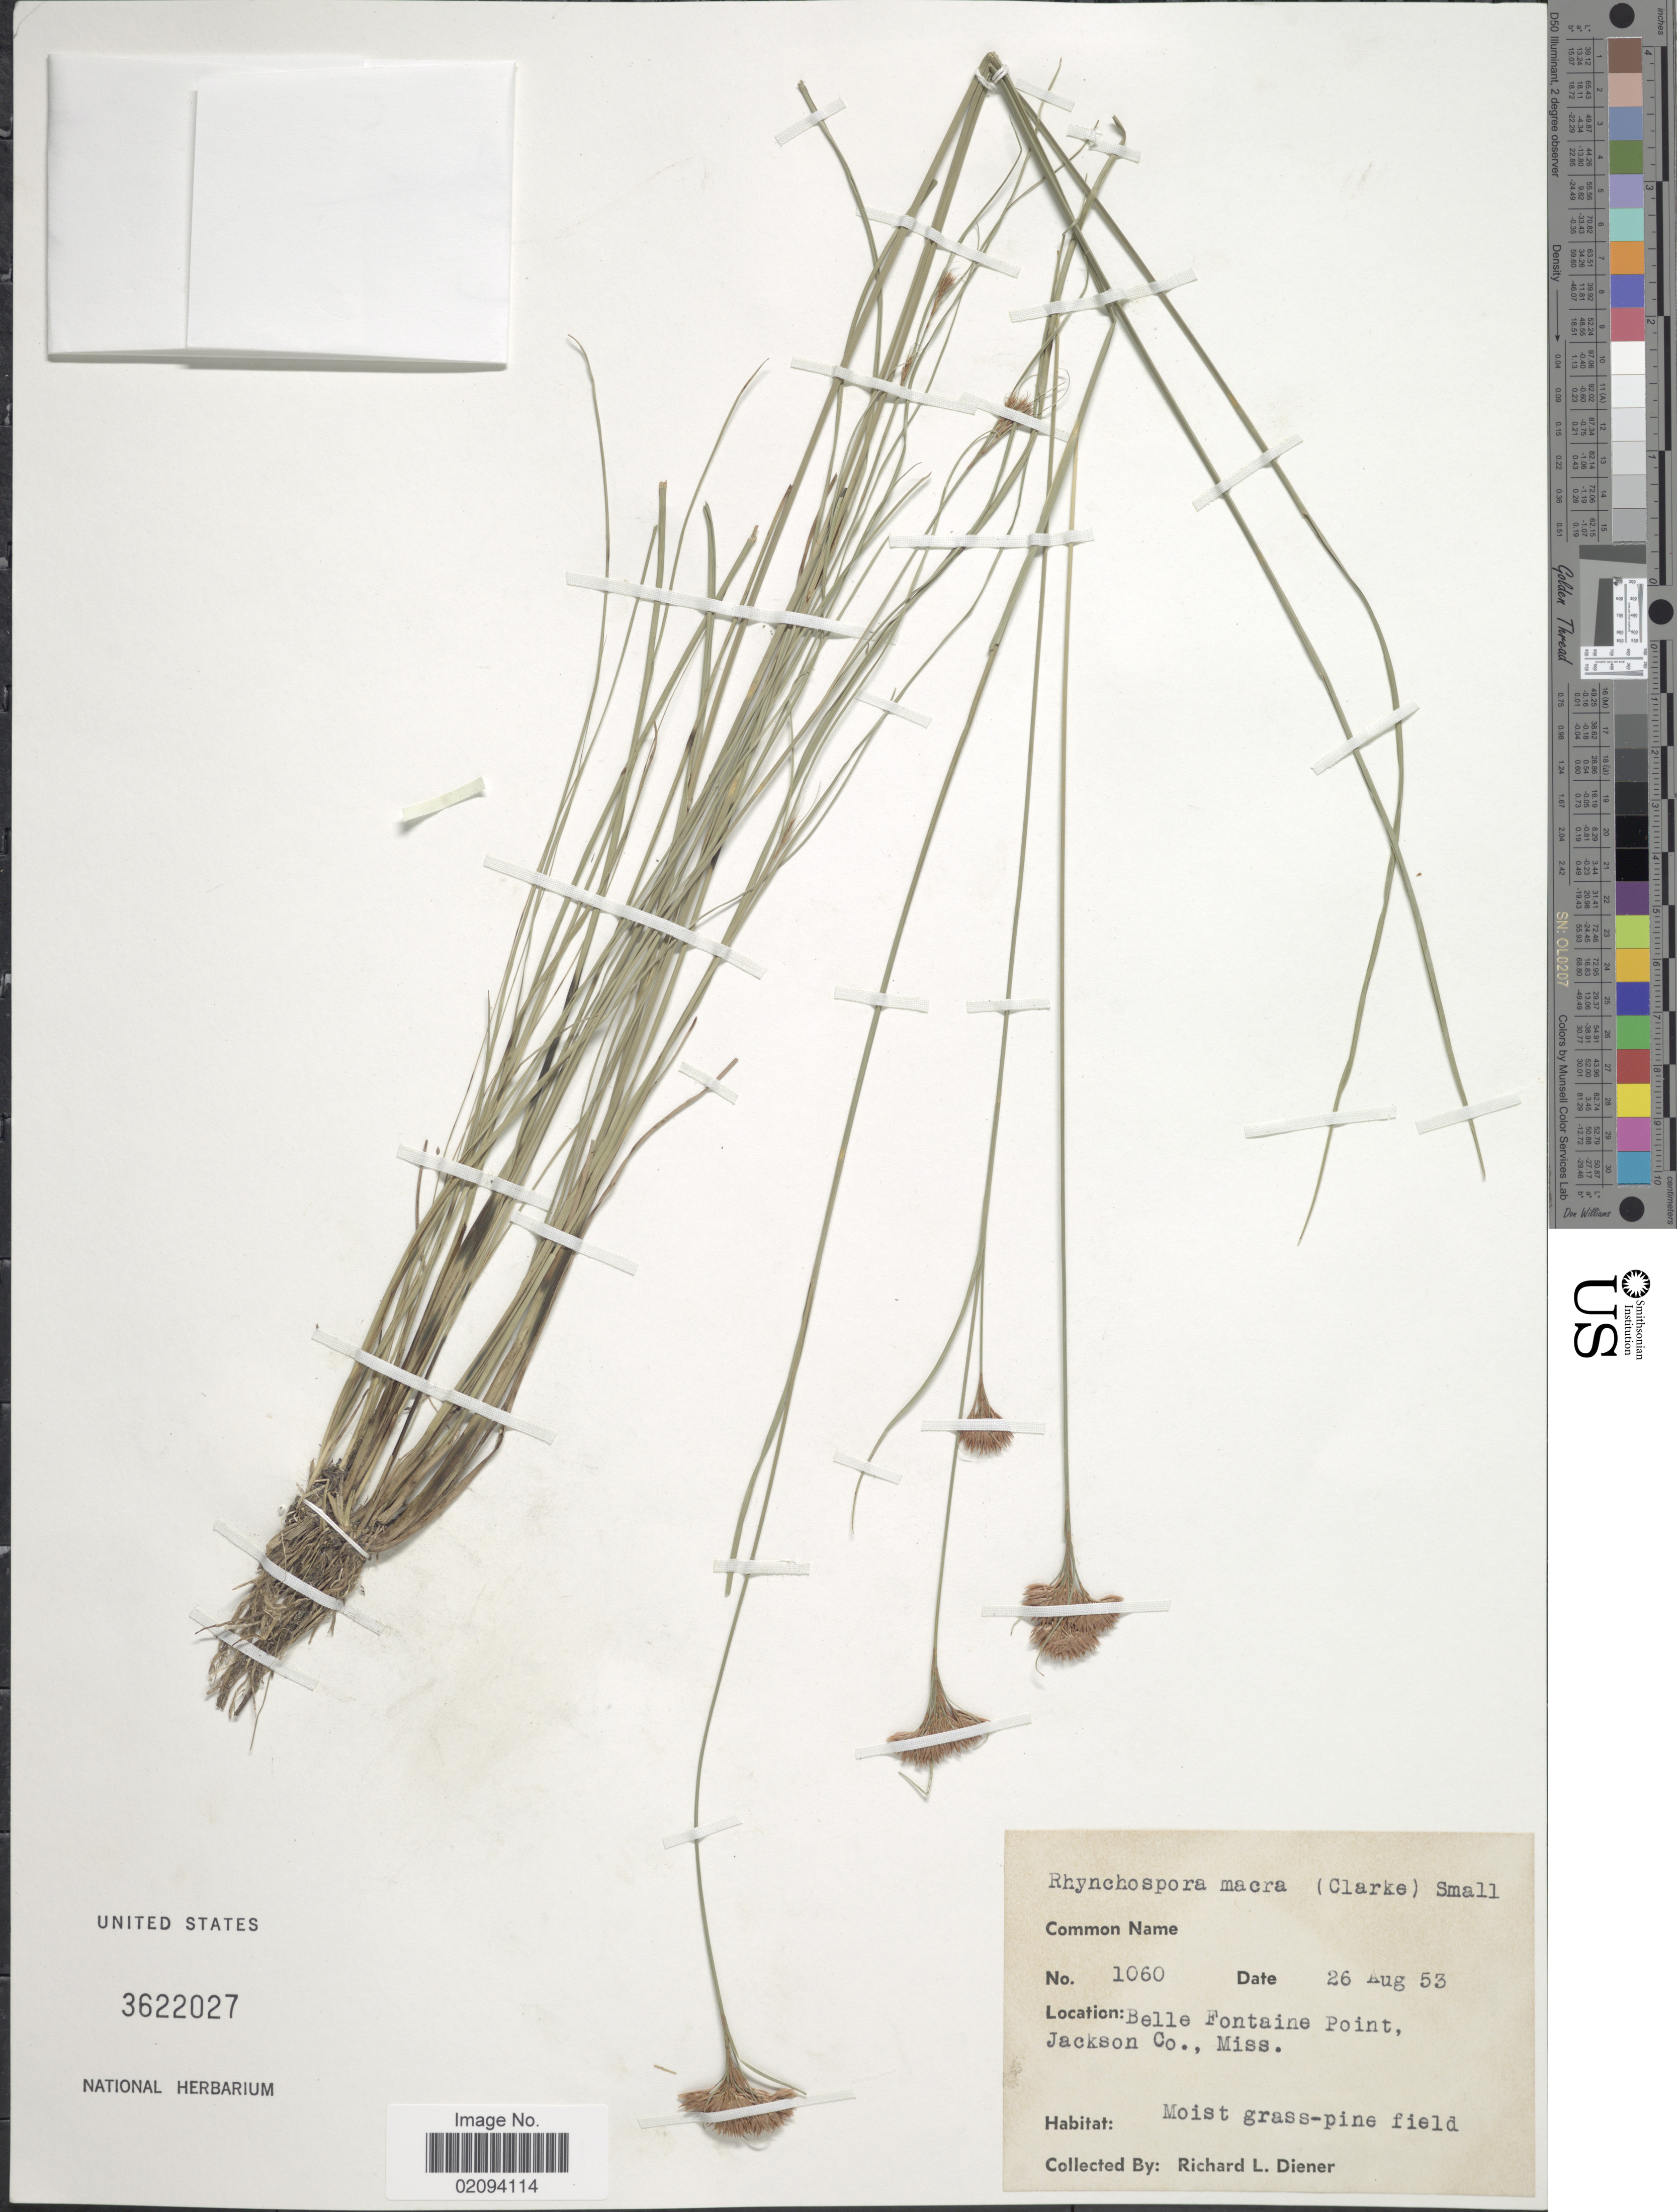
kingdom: Plantae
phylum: Tracheophyta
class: Liliopsida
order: Poales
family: Cyperaceae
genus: Rhynchospora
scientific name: Rhynchospora macra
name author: (C.B. Clarke ex Britton) Small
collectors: R. Diener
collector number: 1060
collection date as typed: Transcribed d/m/y: 26/8/53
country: United States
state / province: Mississippi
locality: Belle Fontaine Point, Jackson Co.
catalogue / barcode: US 3622027